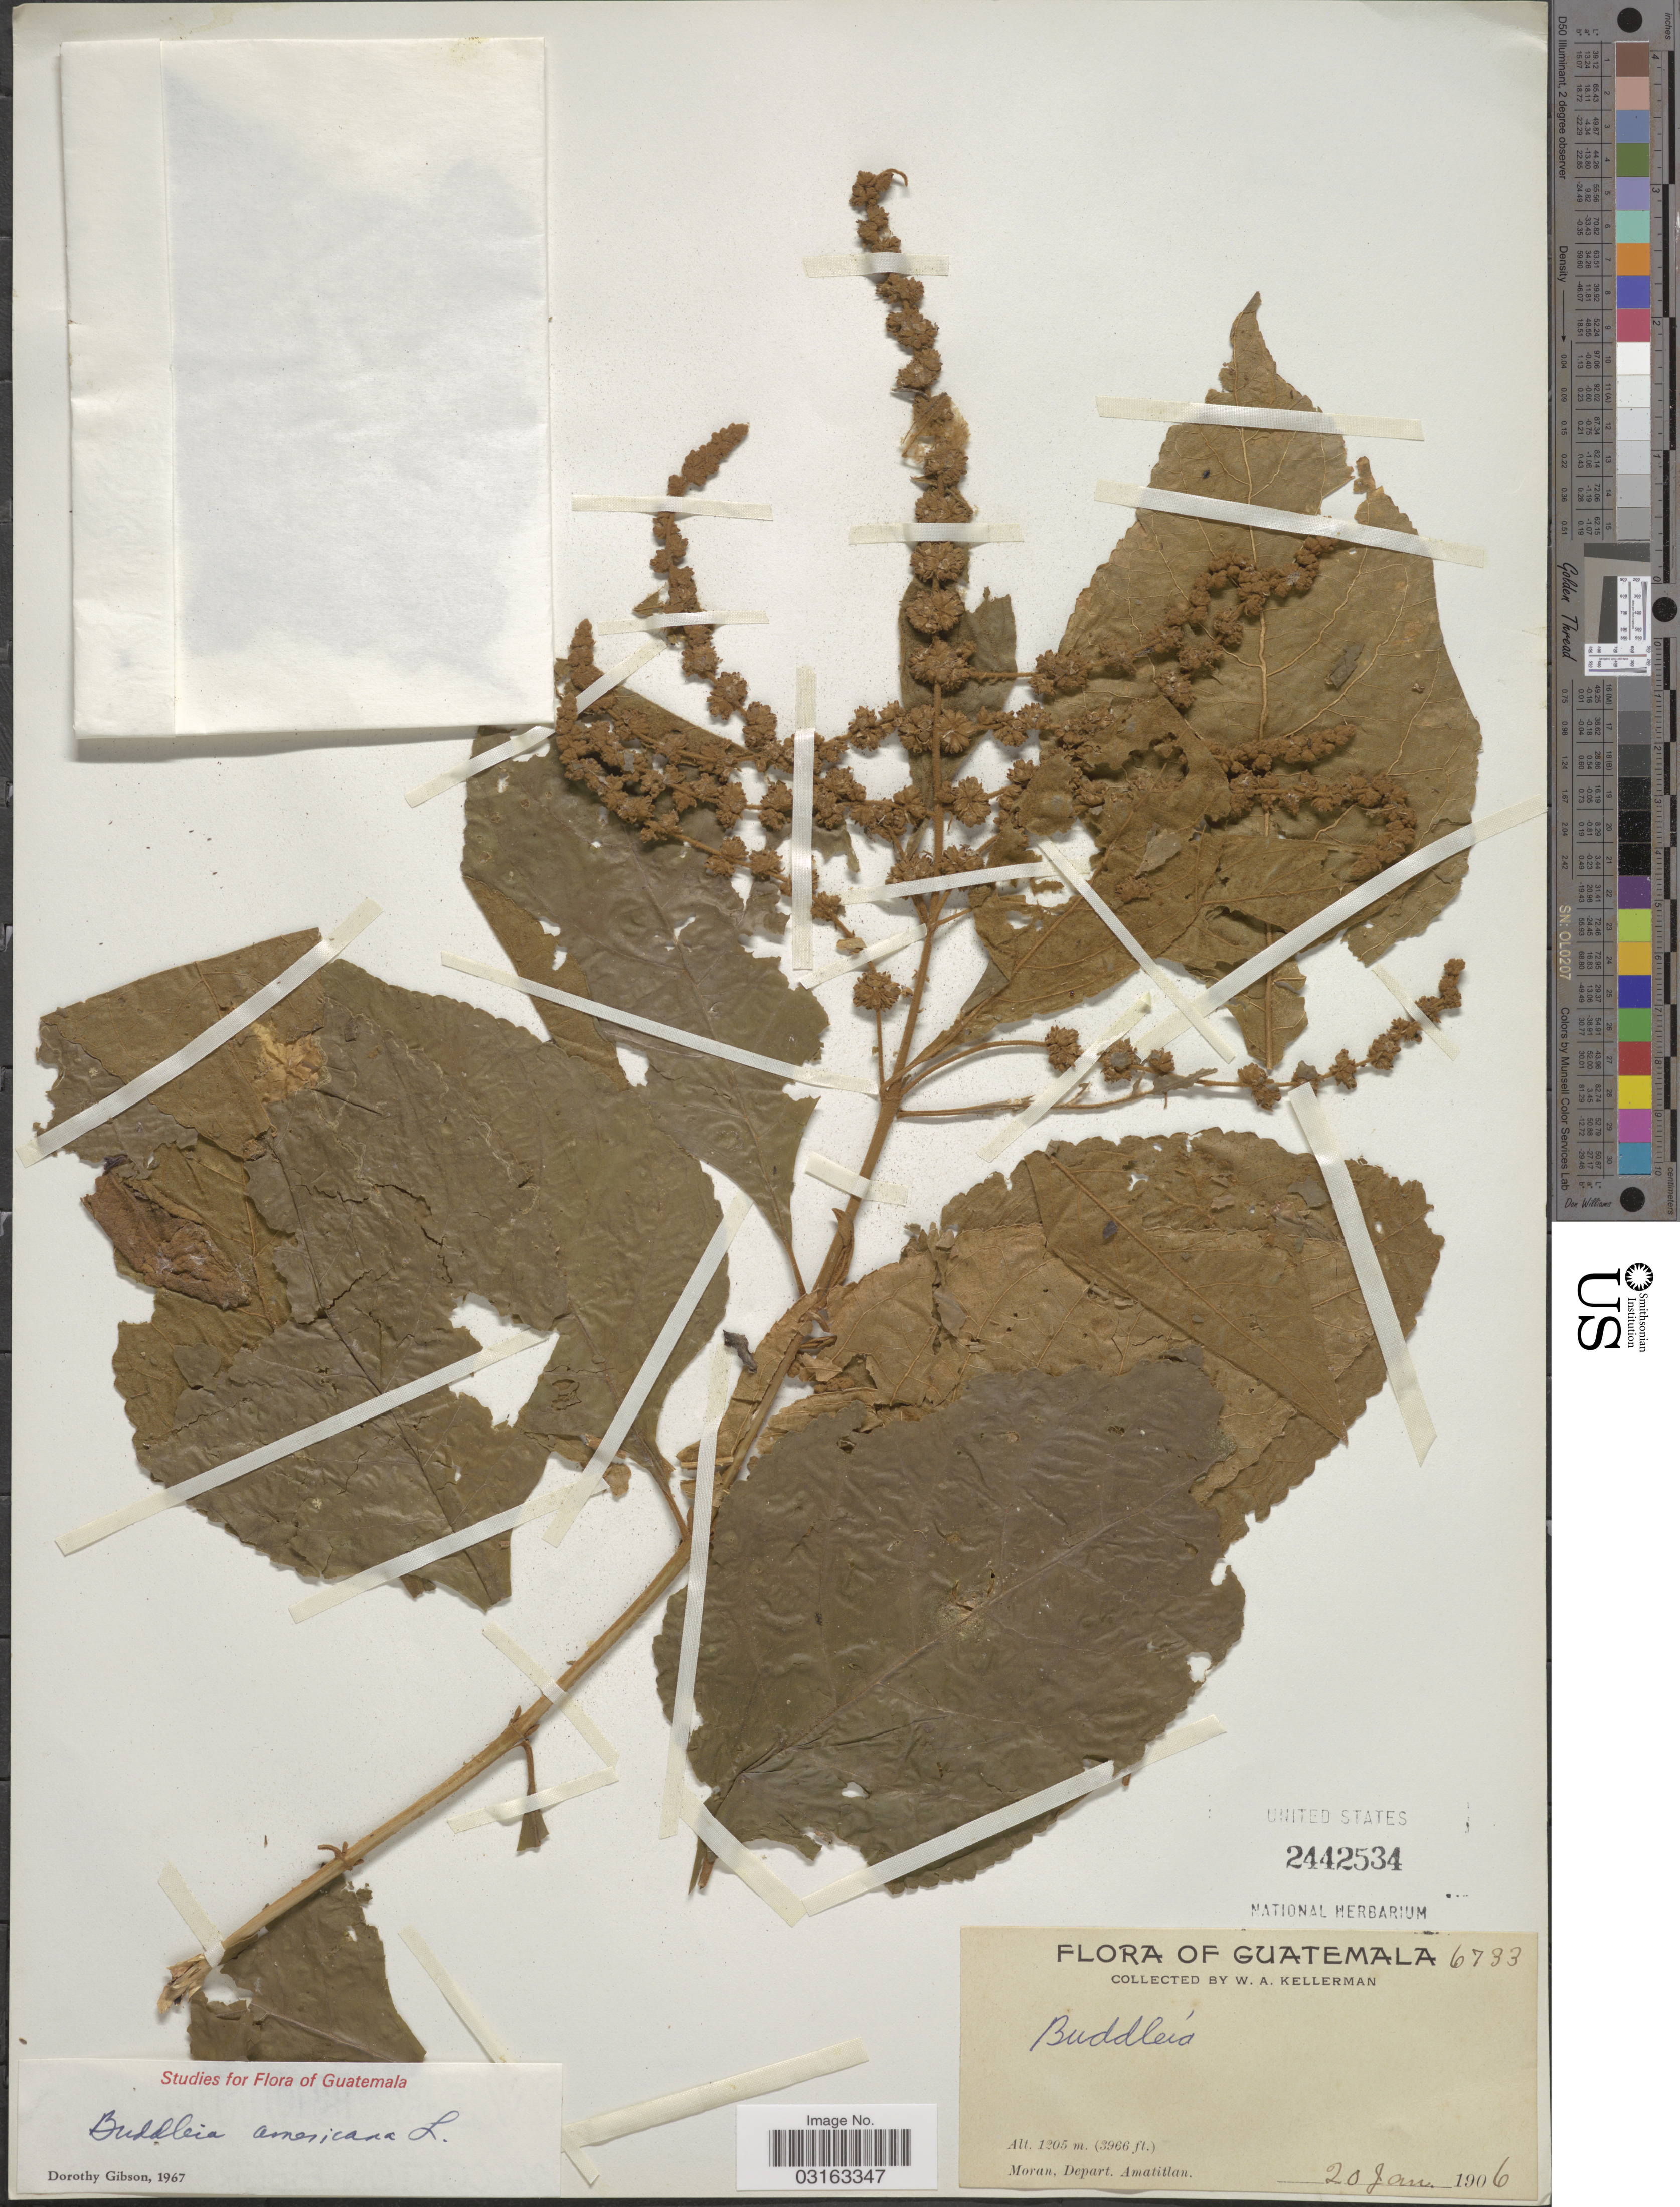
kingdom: Plantae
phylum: Tracheophyta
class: Magnoliopsida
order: Lamiales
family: Scrophulariaceae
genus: Buddleja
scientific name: Buddleja americana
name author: L.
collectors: W. Kellerman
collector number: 6733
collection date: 1906-01-20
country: Guatemala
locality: Moran, Depart. Amatitlan.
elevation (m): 1205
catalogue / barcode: US 2442534